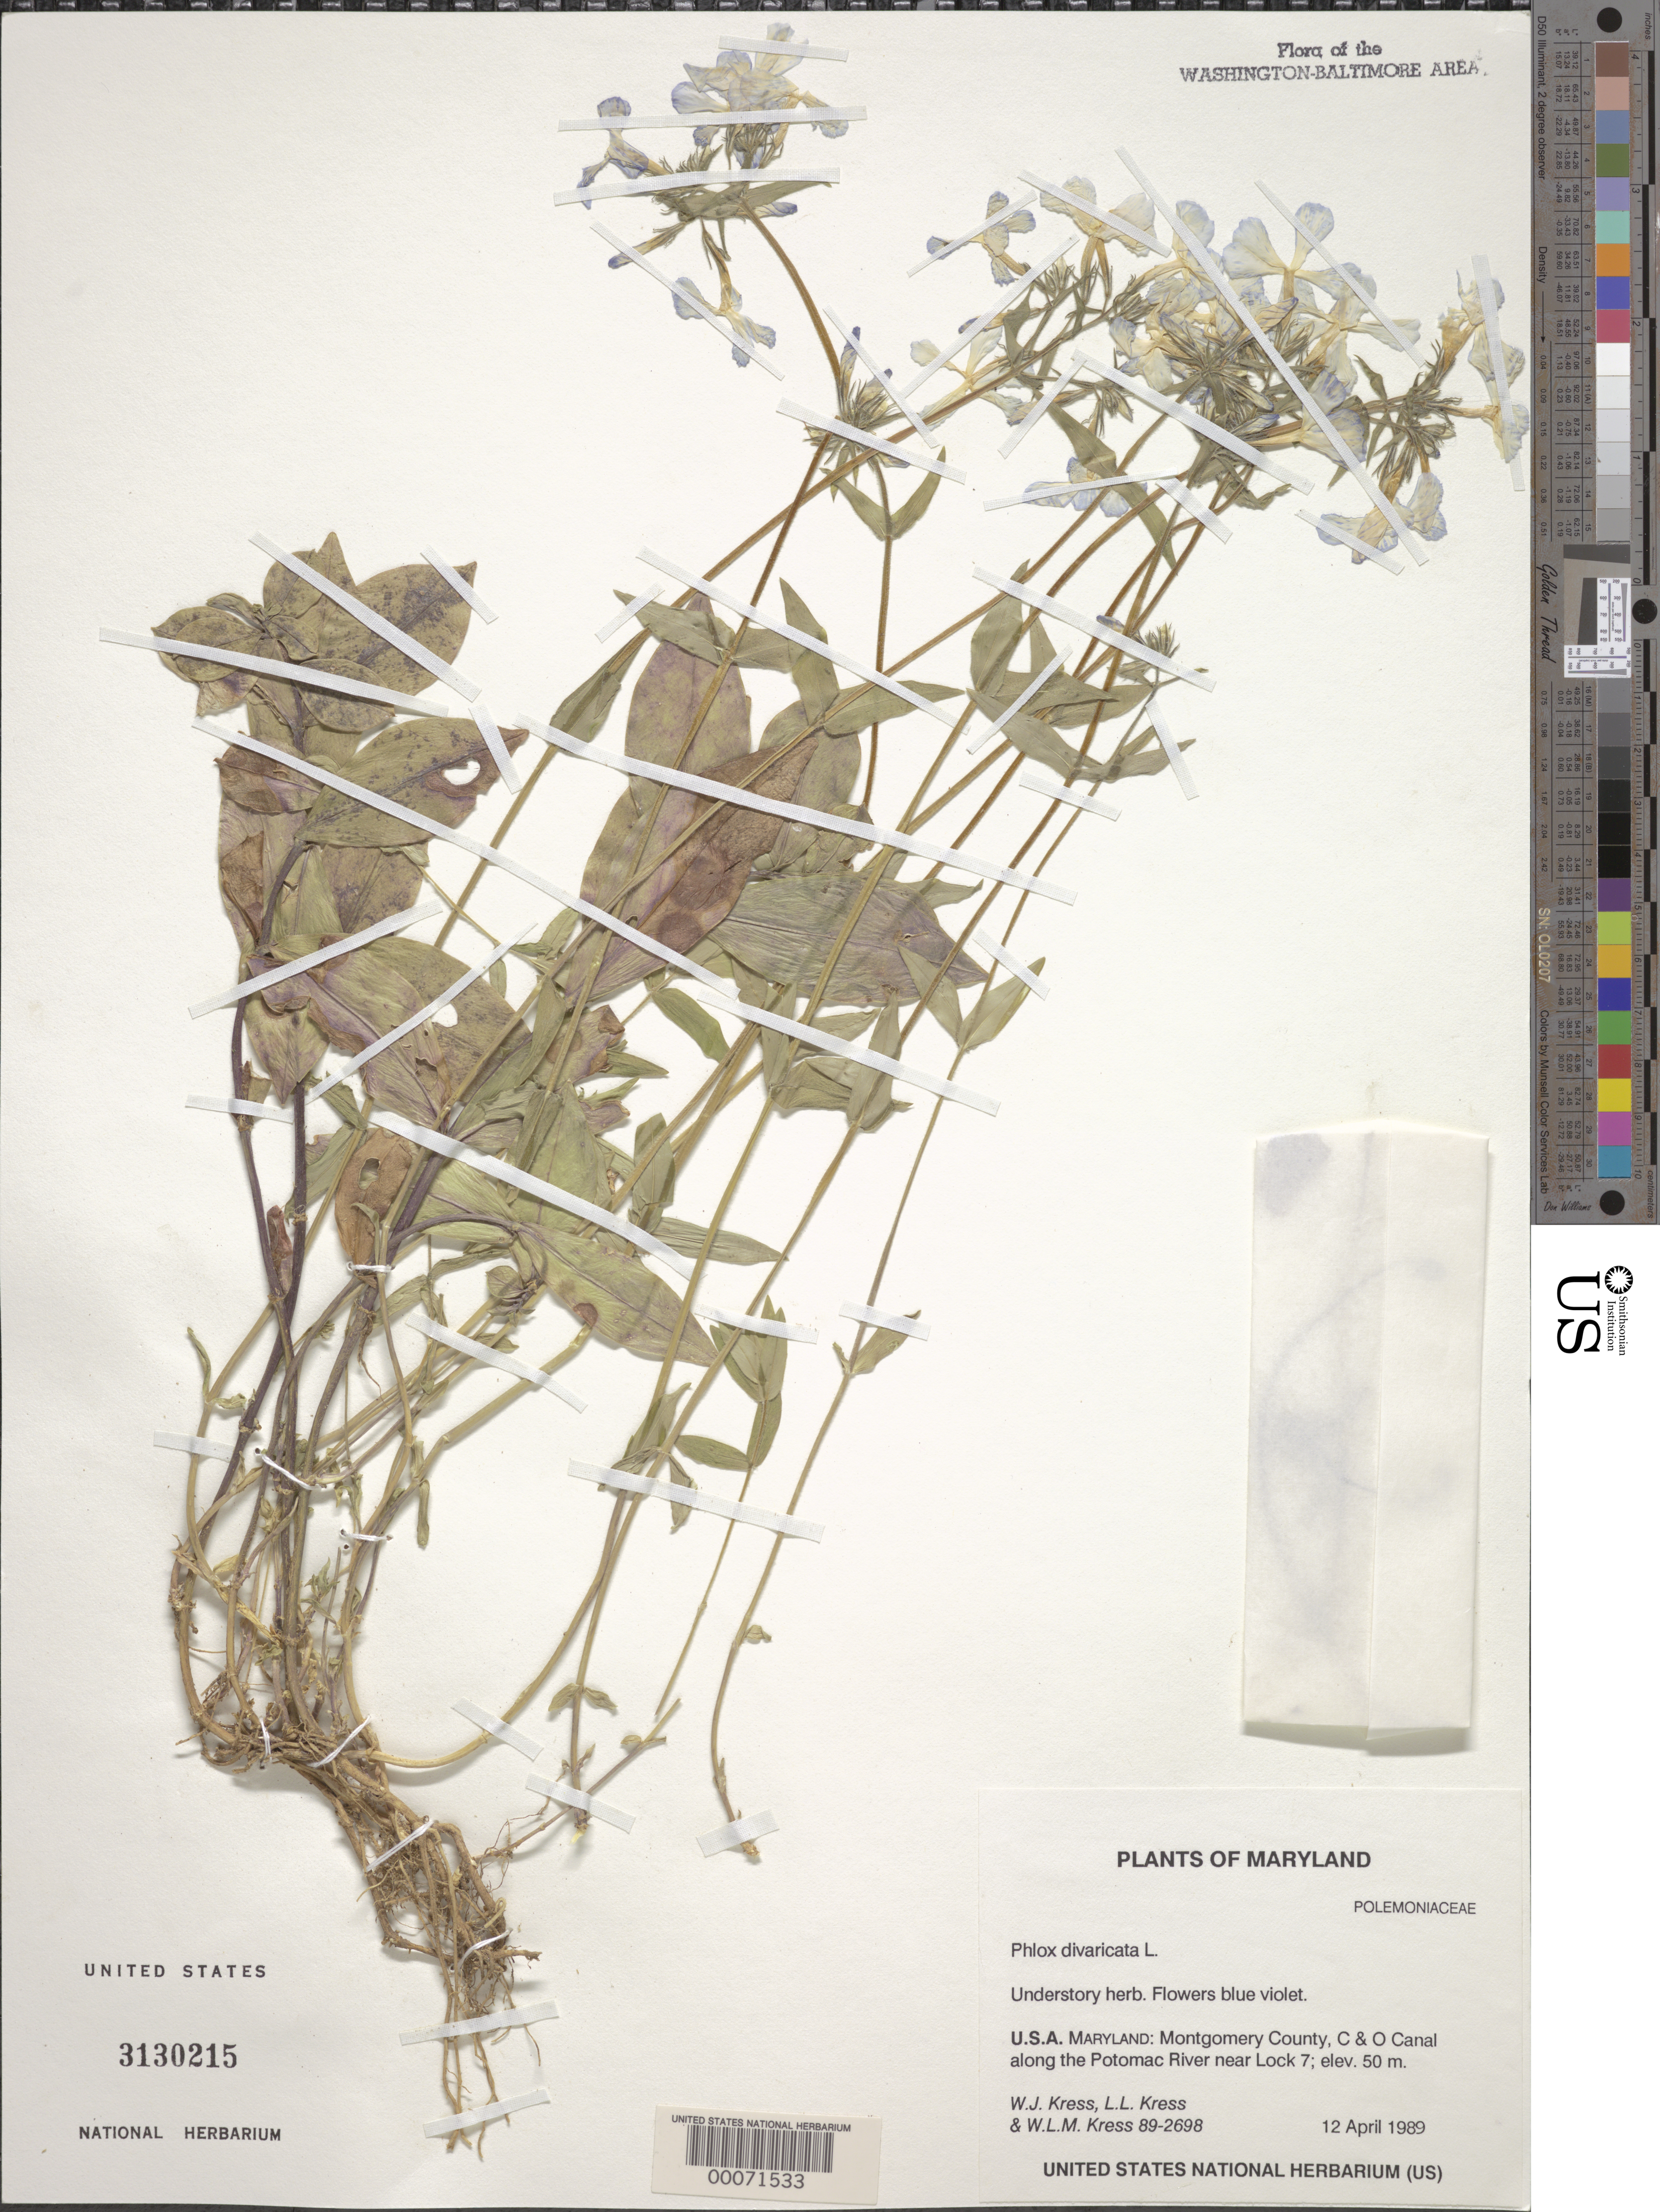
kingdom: Plantae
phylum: Tracheophyta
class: Magnoliopsida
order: Ericales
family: Polemoniaceae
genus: Phlox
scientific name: Phlox divaricata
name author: L.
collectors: W. J. Kress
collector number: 89-2698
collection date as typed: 12 Apr 1989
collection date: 1989-04-12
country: United States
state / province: Maryland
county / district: Montgomery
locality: C & O Canal along the Potomac River near Lock 7 C. & O. Canal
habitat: Understory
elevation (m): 50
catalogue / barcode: US 3130215